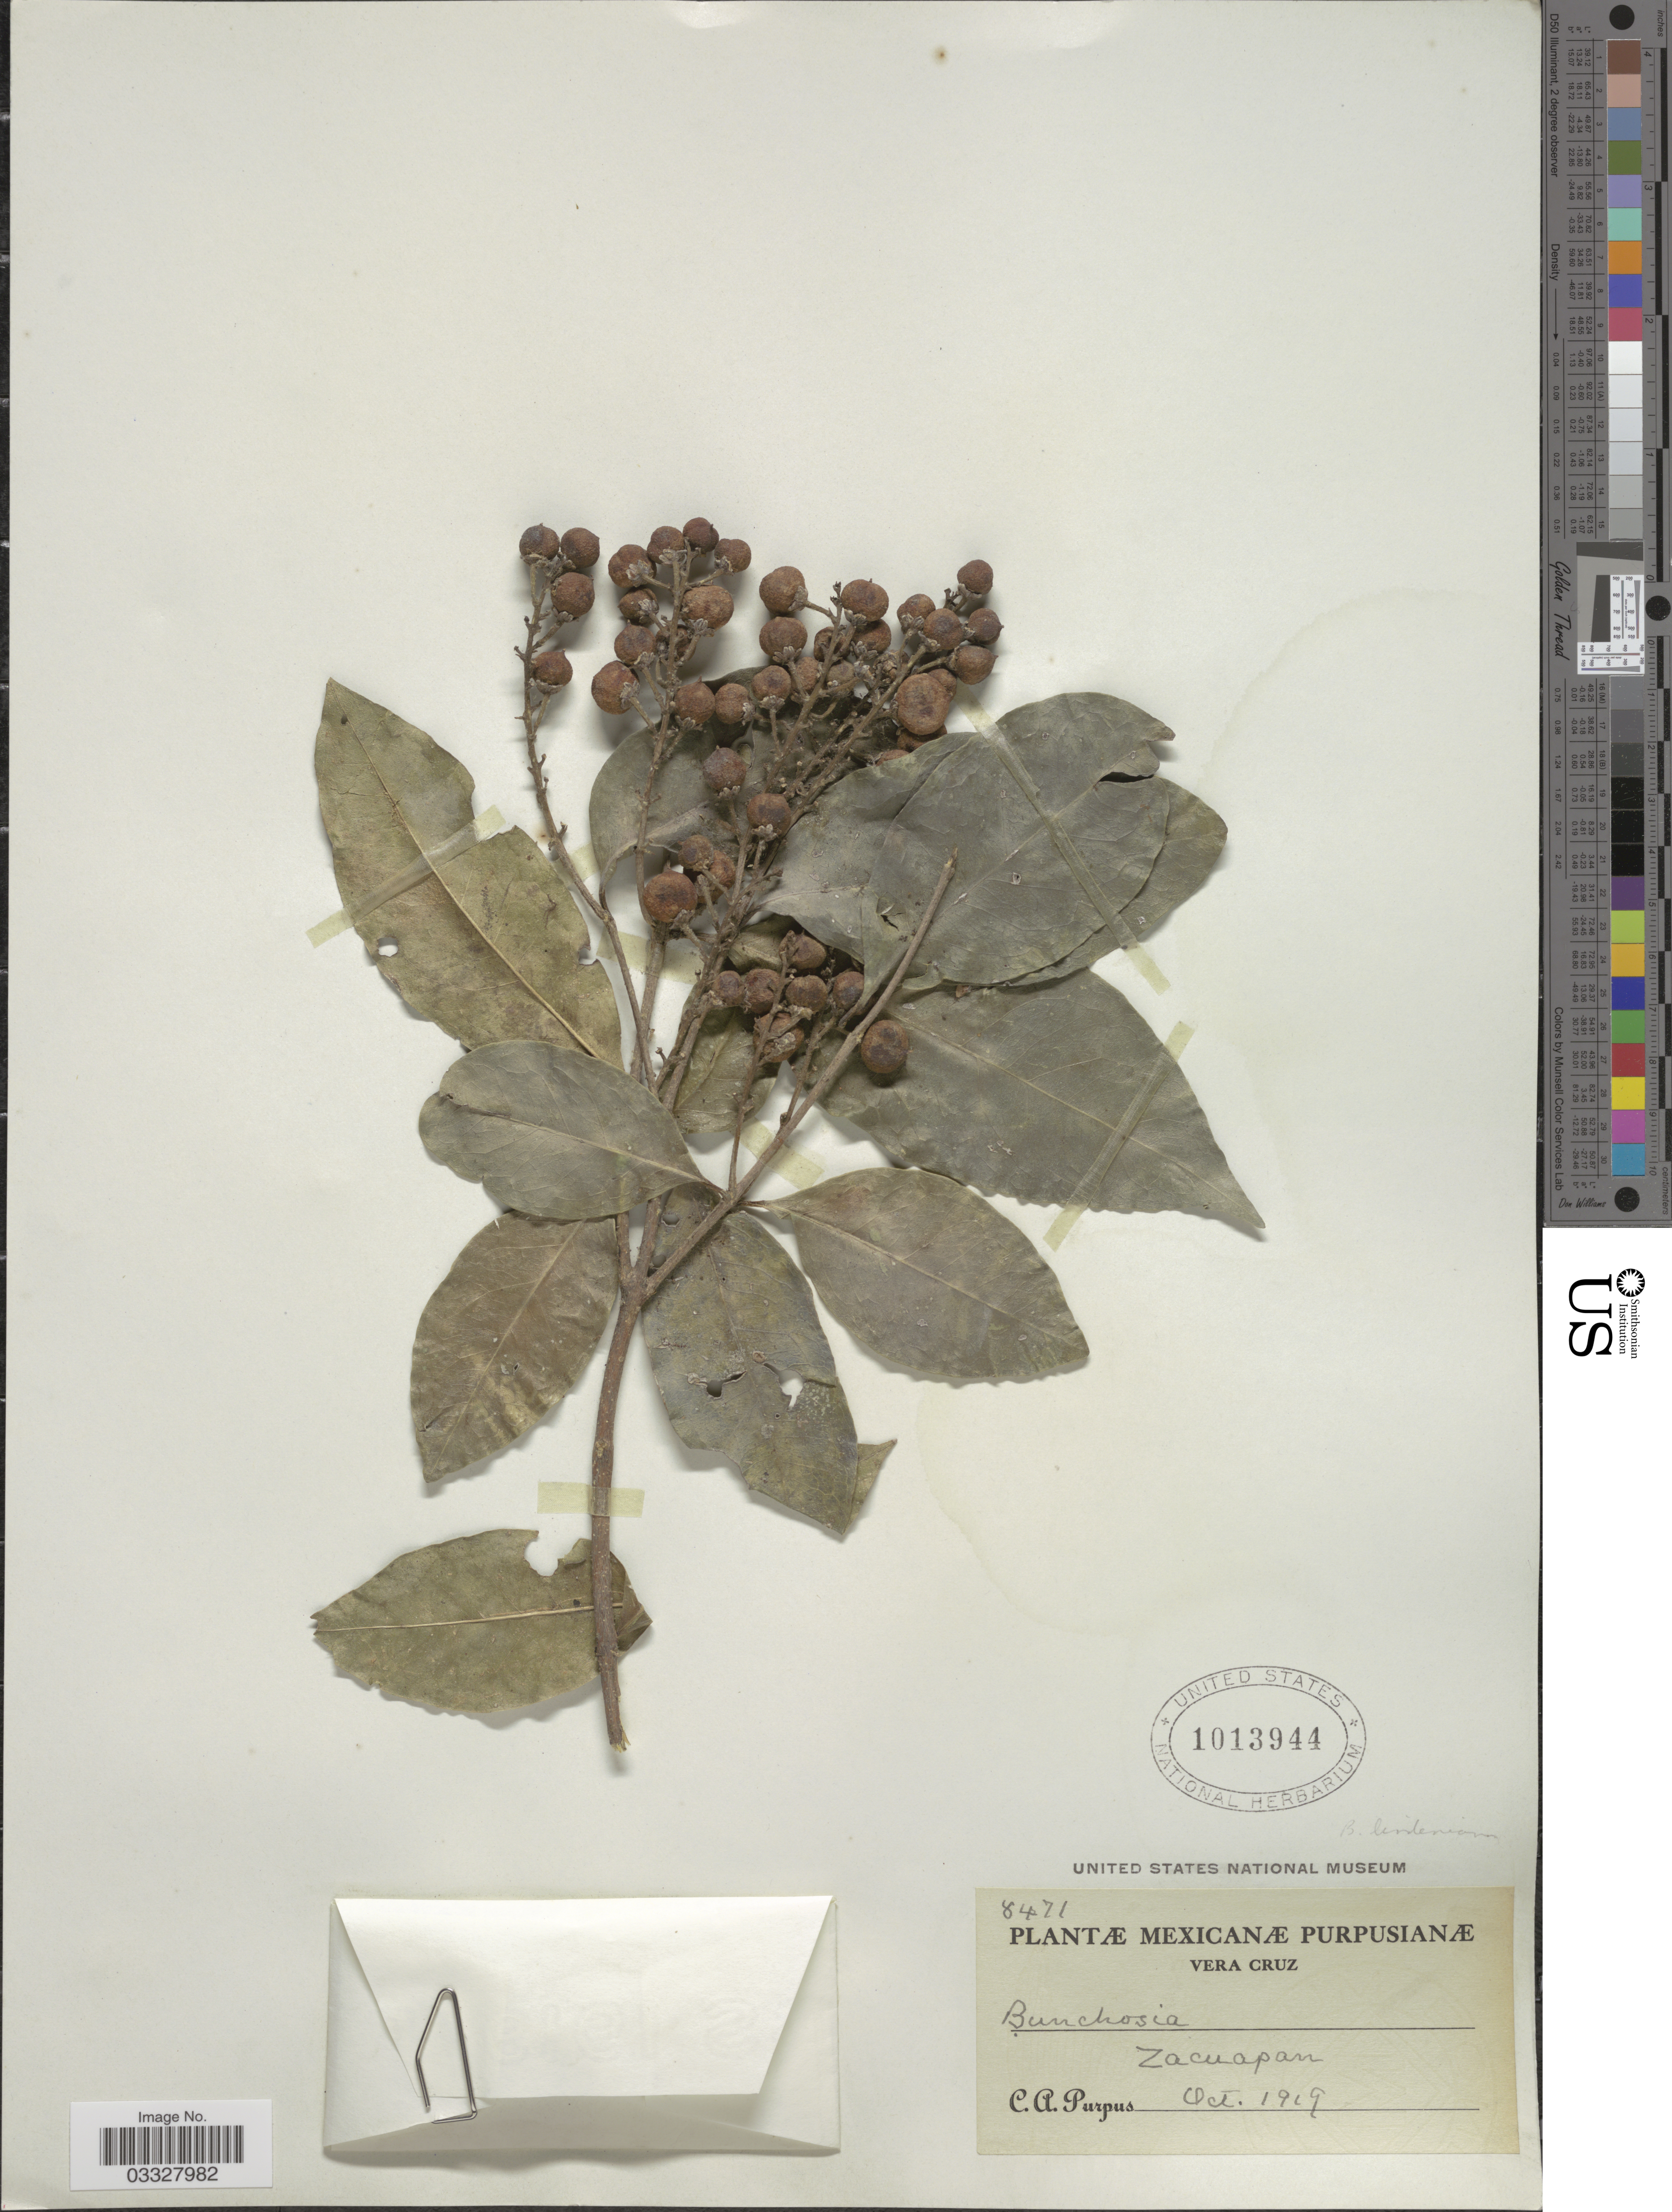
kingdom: Plantae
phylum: Tracheophyta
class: Magnoliopsida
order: Malpighiales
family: Malpighiaceae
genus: Bunchosia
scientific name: Bunchosia lindeniana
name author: A. Juss.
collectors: C. A. Purpus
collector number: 8471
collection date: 1919-10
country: Mexico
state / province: Veracruz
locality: Vera Cruz. Zacuapan.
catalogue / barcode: US 1013944